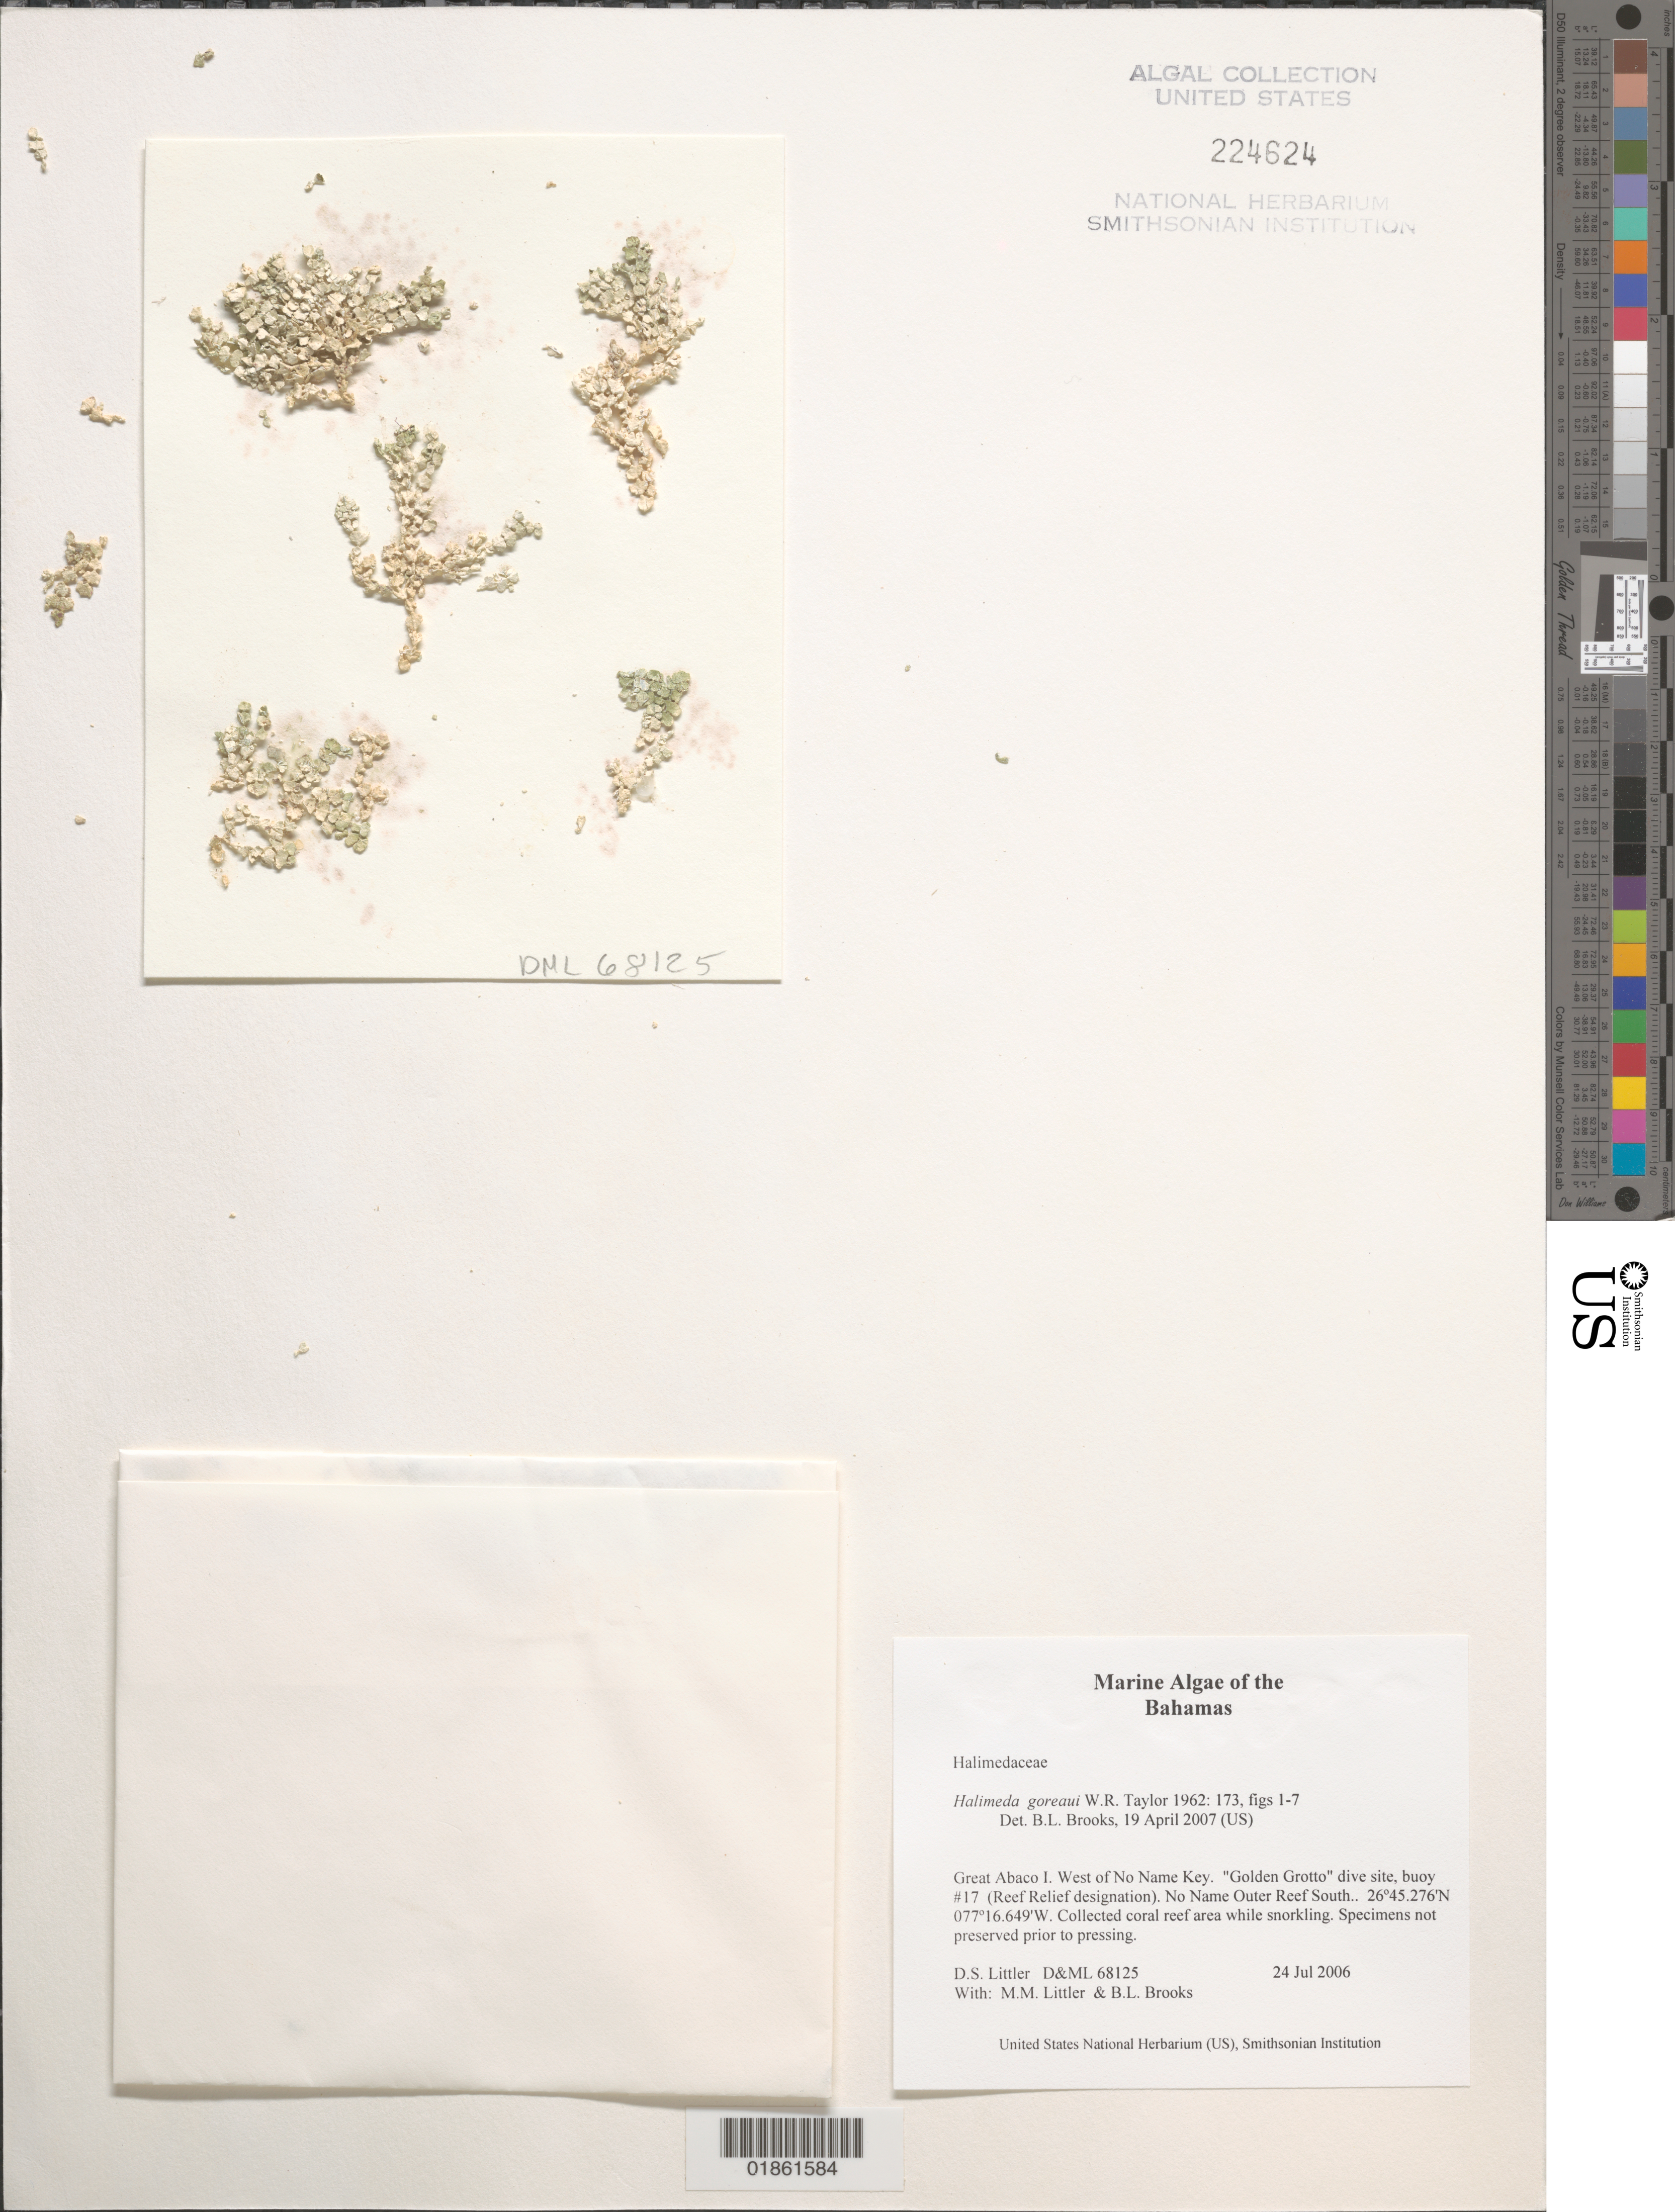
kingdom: Plantae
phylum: Chlorophyta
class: Ulvophyceae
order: Bryopsidales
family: Halimedaceae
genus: Halimeda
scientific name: Halimeda goreaui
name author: W.R. Taylor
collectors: M. M. Littler, D. S. Littler & B. Brooks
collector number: D&ML 68125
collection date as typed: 24 Jul 2006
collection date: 2006-07-24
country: Bahamas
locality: Golden Grottto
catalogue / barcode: US 224624